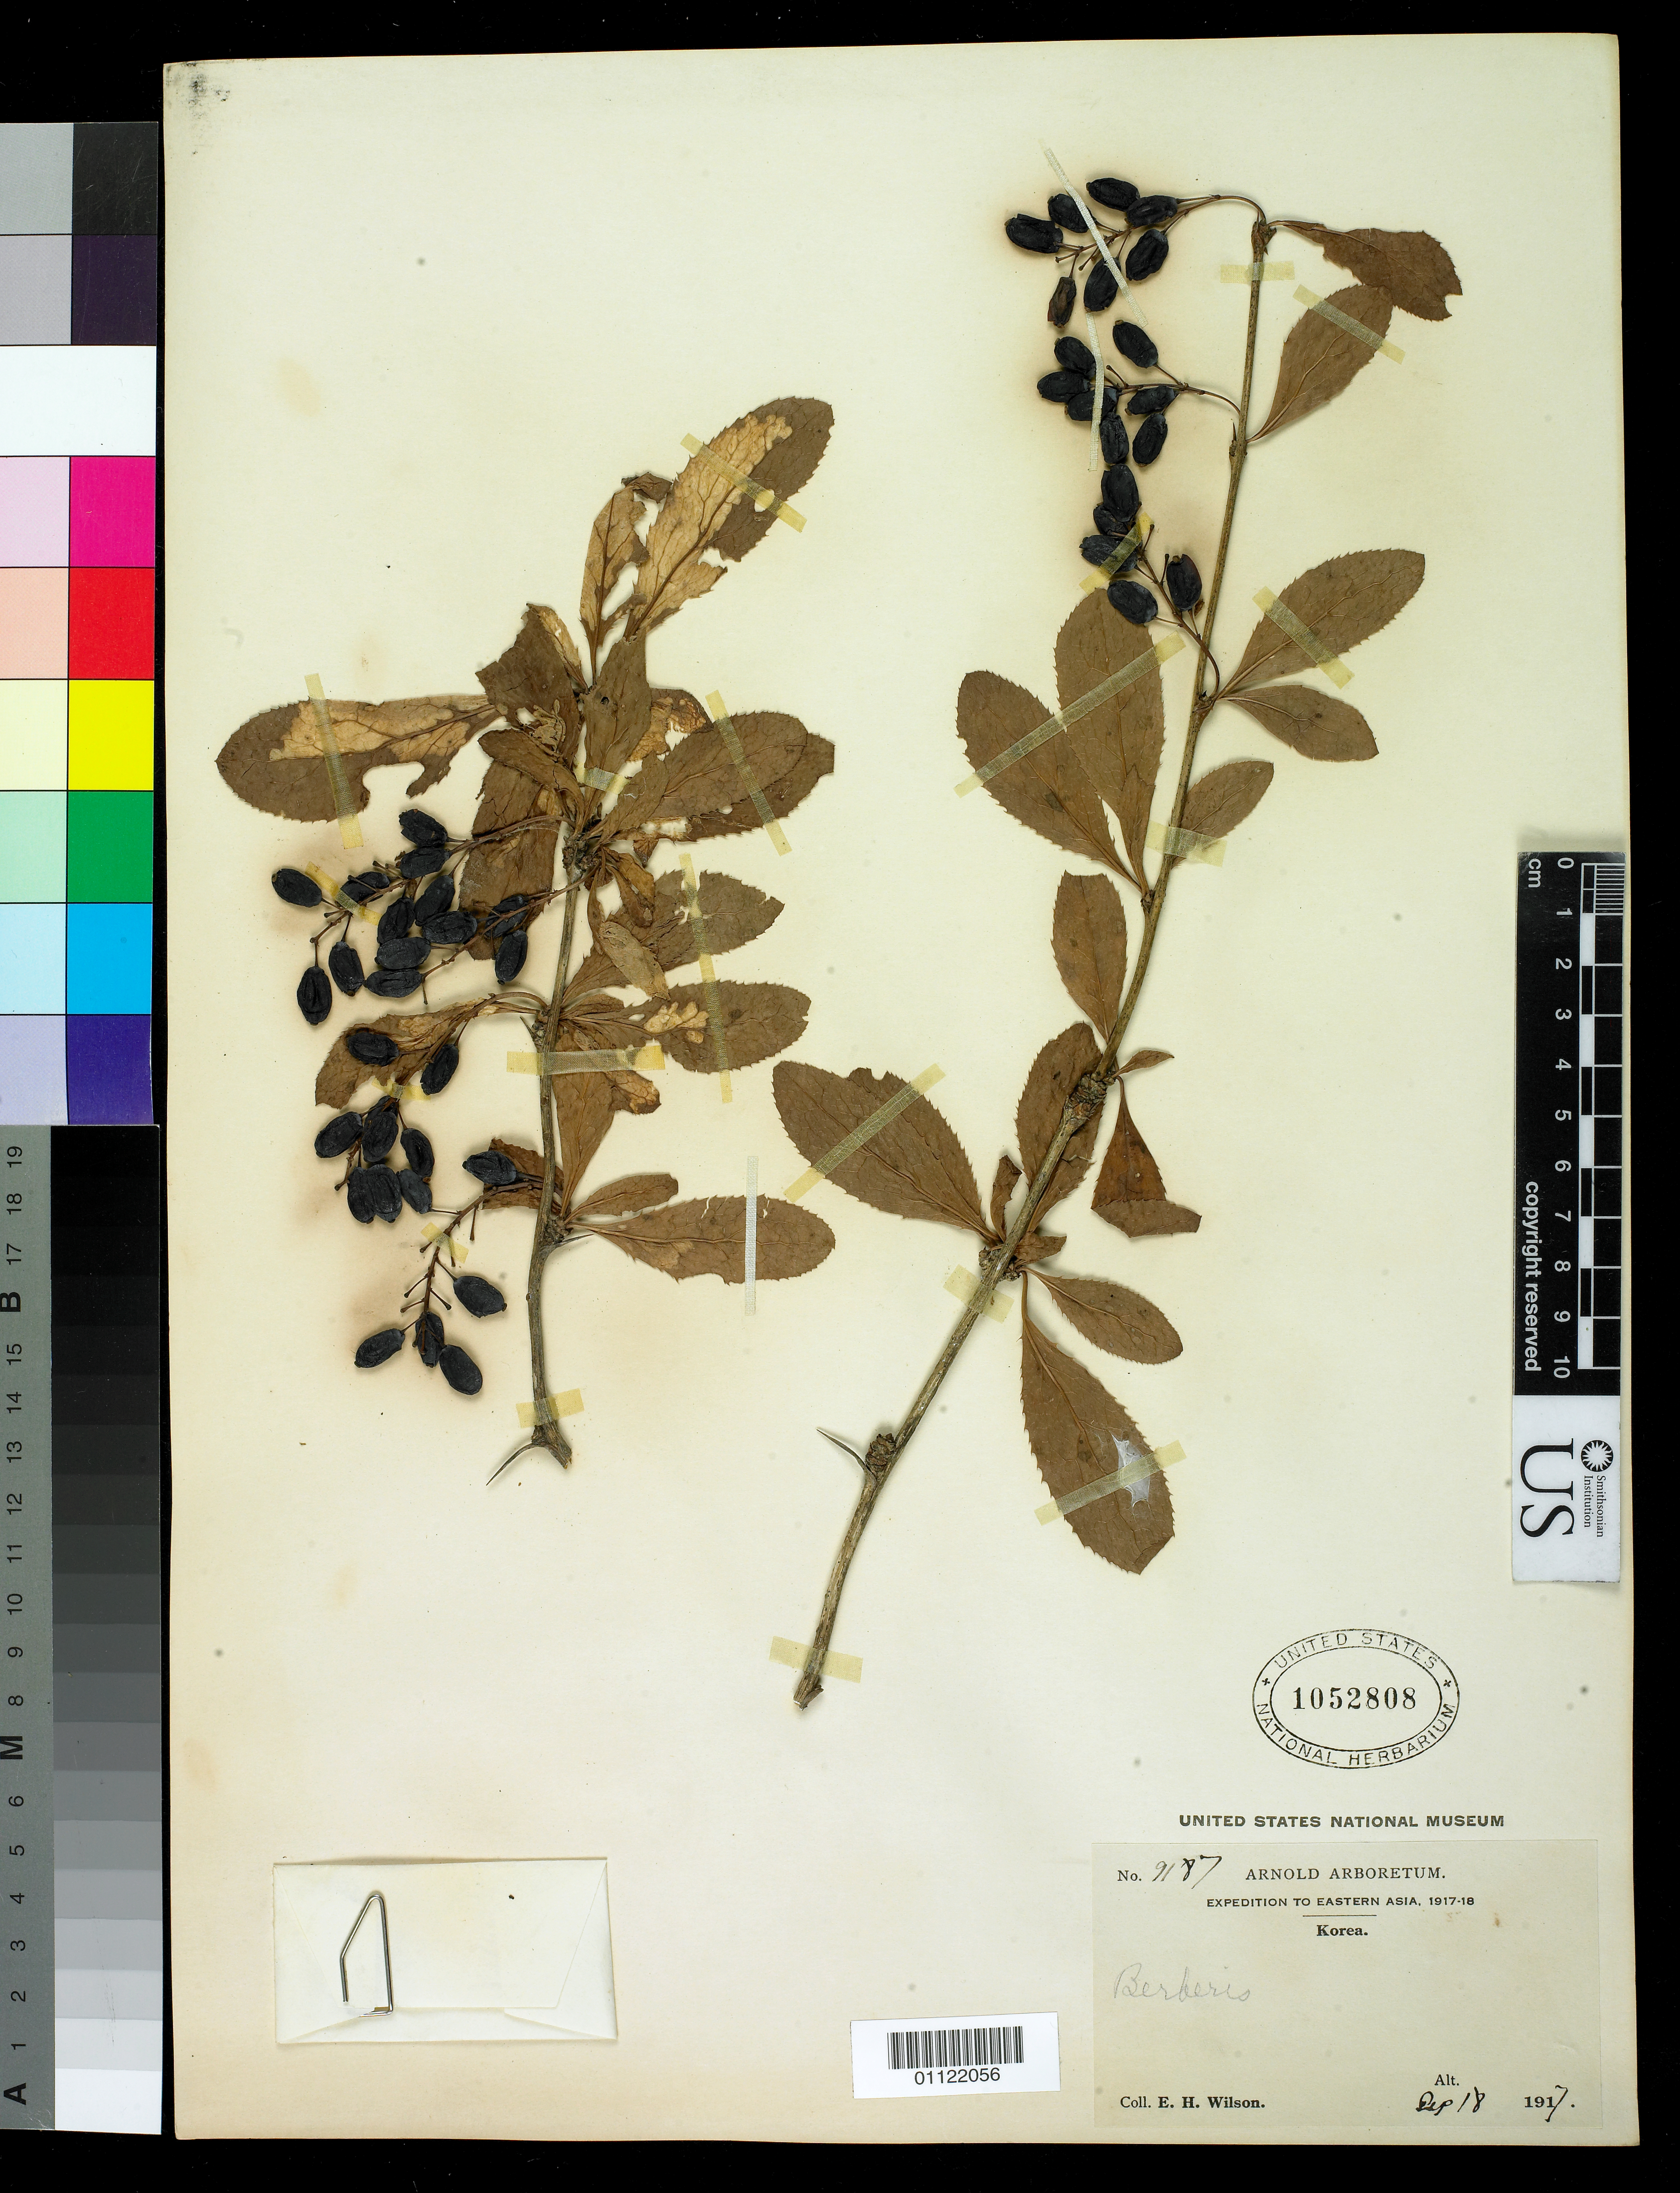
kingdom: Plantae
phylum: Tracheophyta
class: Magnoliopsida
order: Ranunculales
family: Berberidaceae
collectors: E. H. Wilson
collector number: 9187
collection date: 1917-09-18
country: North Korea / South Korea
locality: Eastern Asia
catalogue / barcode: US 1052808